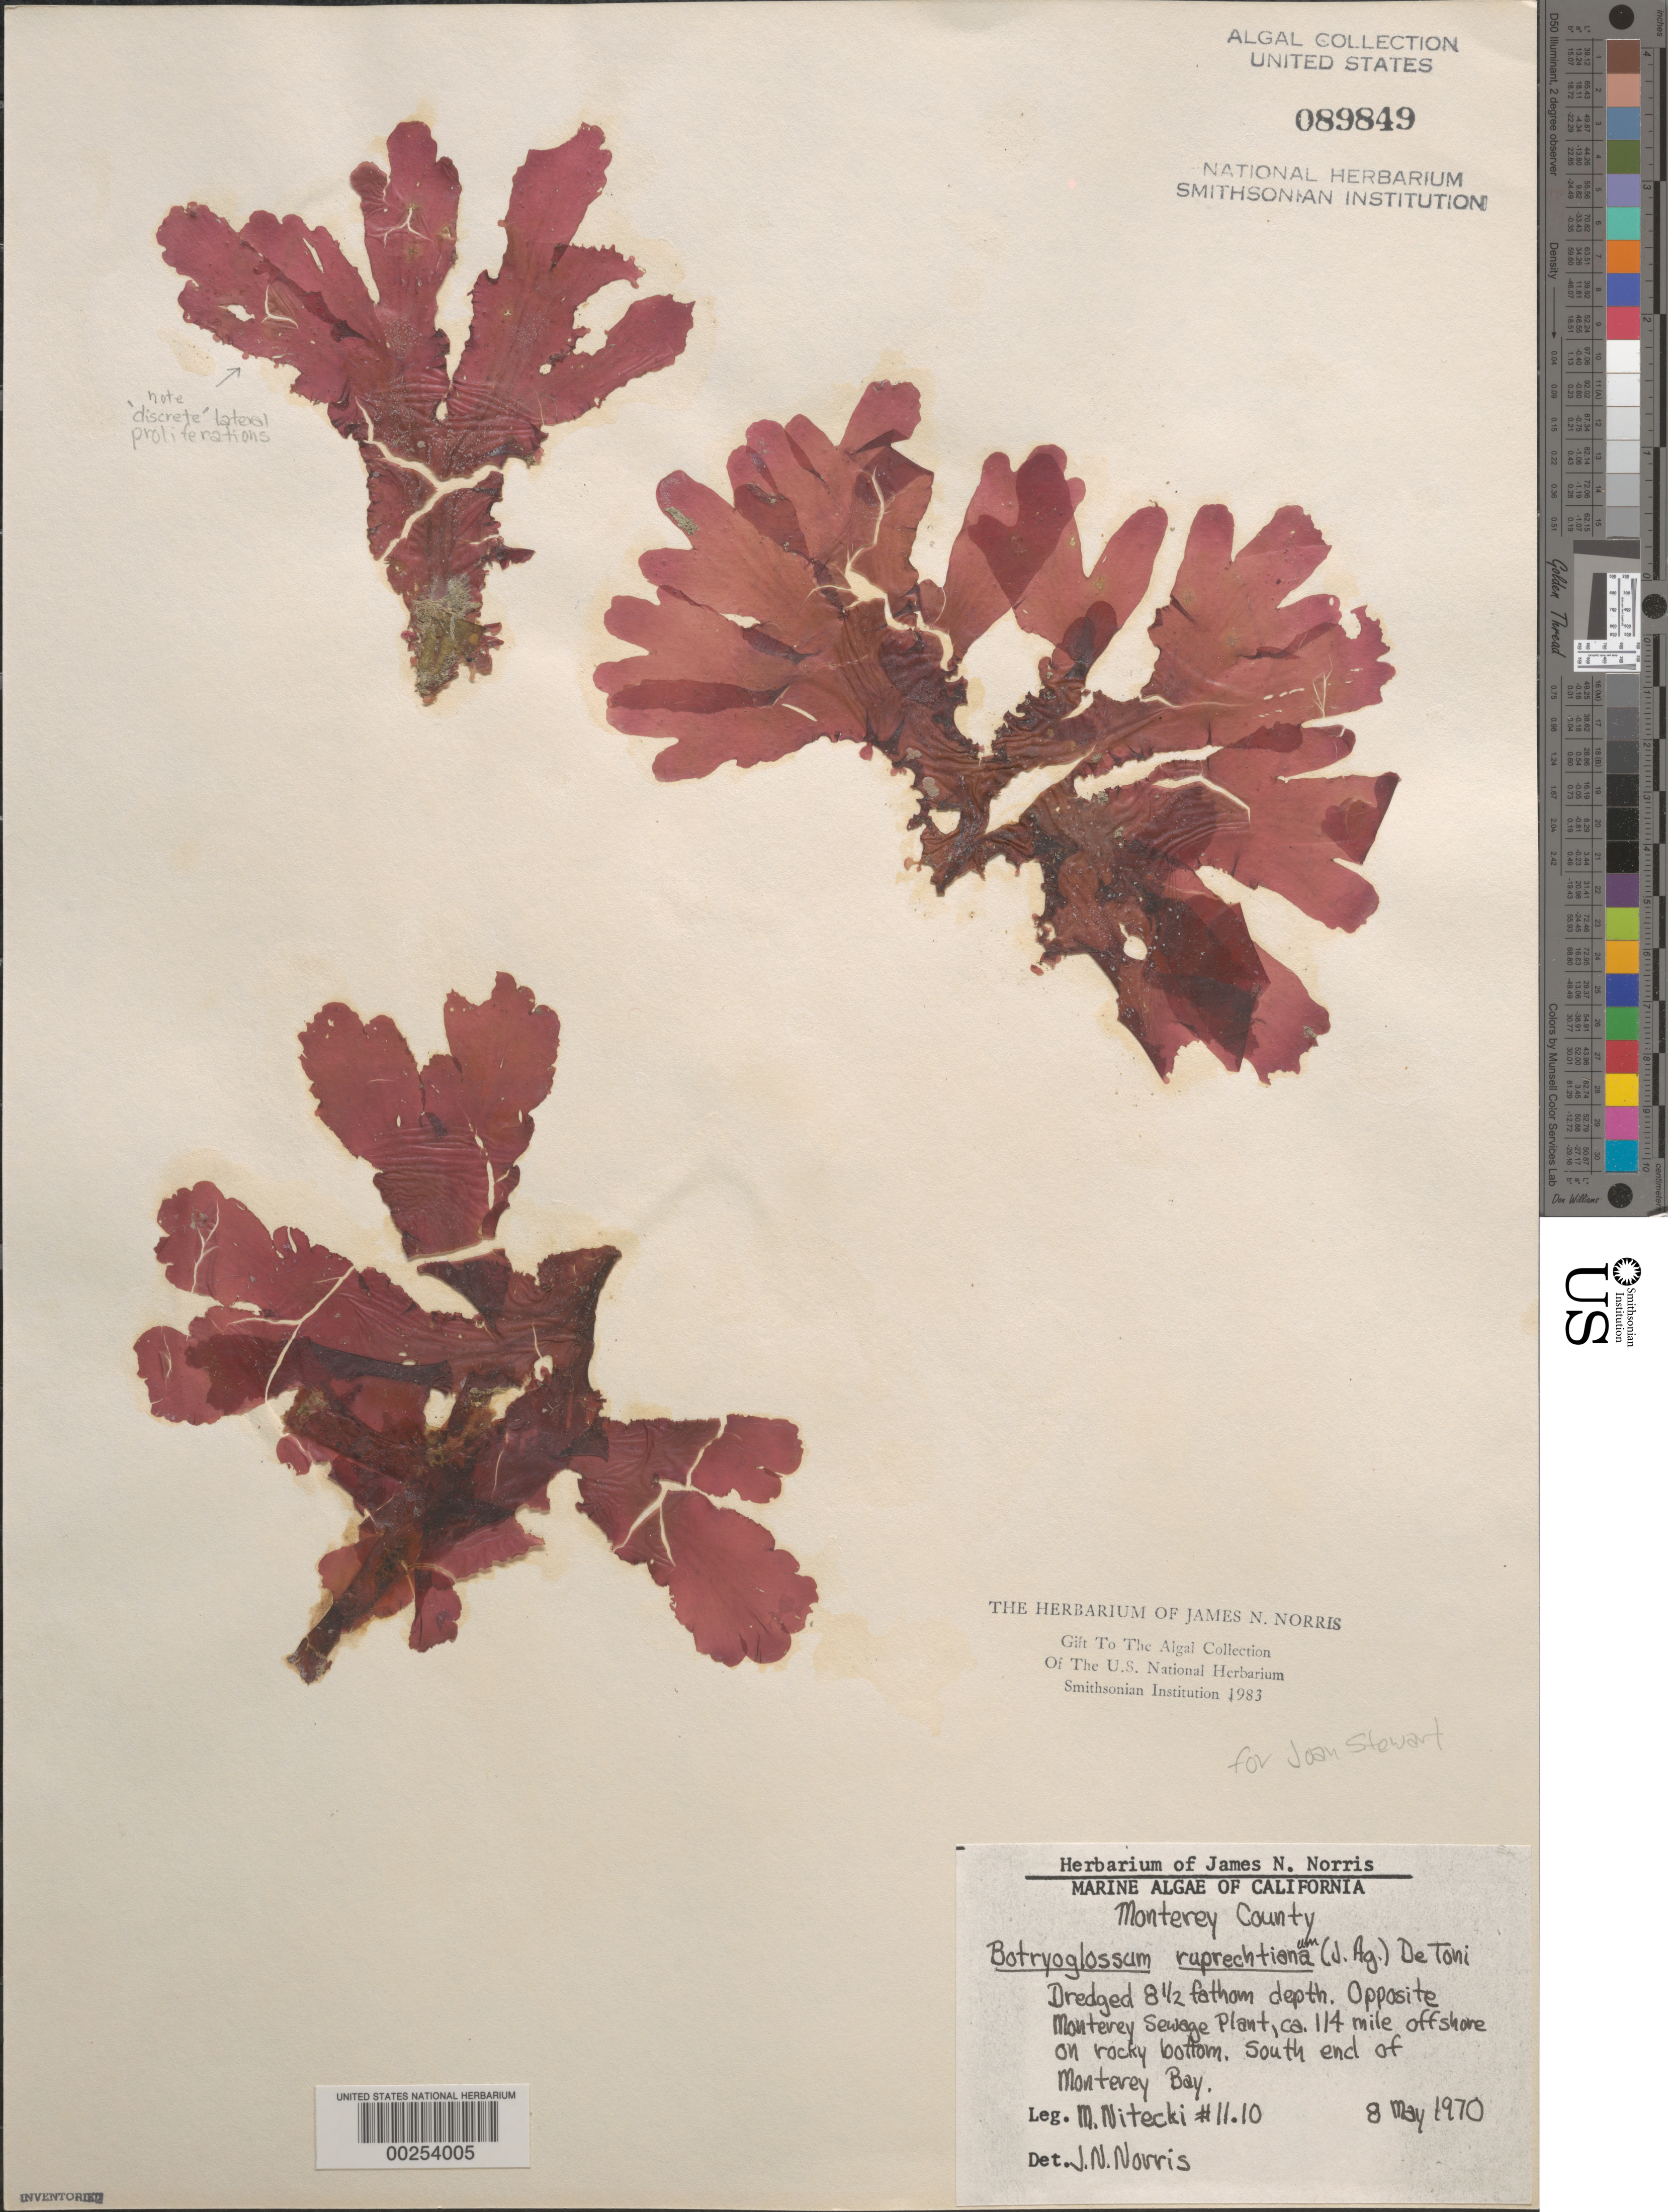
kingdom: Plantae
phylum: Rhodophyta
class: Florideophyceae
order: Ceramiales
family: Delesseriaceae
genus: Cryptopleura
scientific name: Cryptopleura ruprechtiana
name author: (J. Agardh) Kylin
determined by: Algae name updating Project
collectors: M. Nitecki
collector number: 11.10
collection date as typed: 08 May 1970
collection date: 1970-05-08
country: United States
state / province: California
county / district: Monterey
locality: Monterey Bay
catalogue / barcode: US 89849